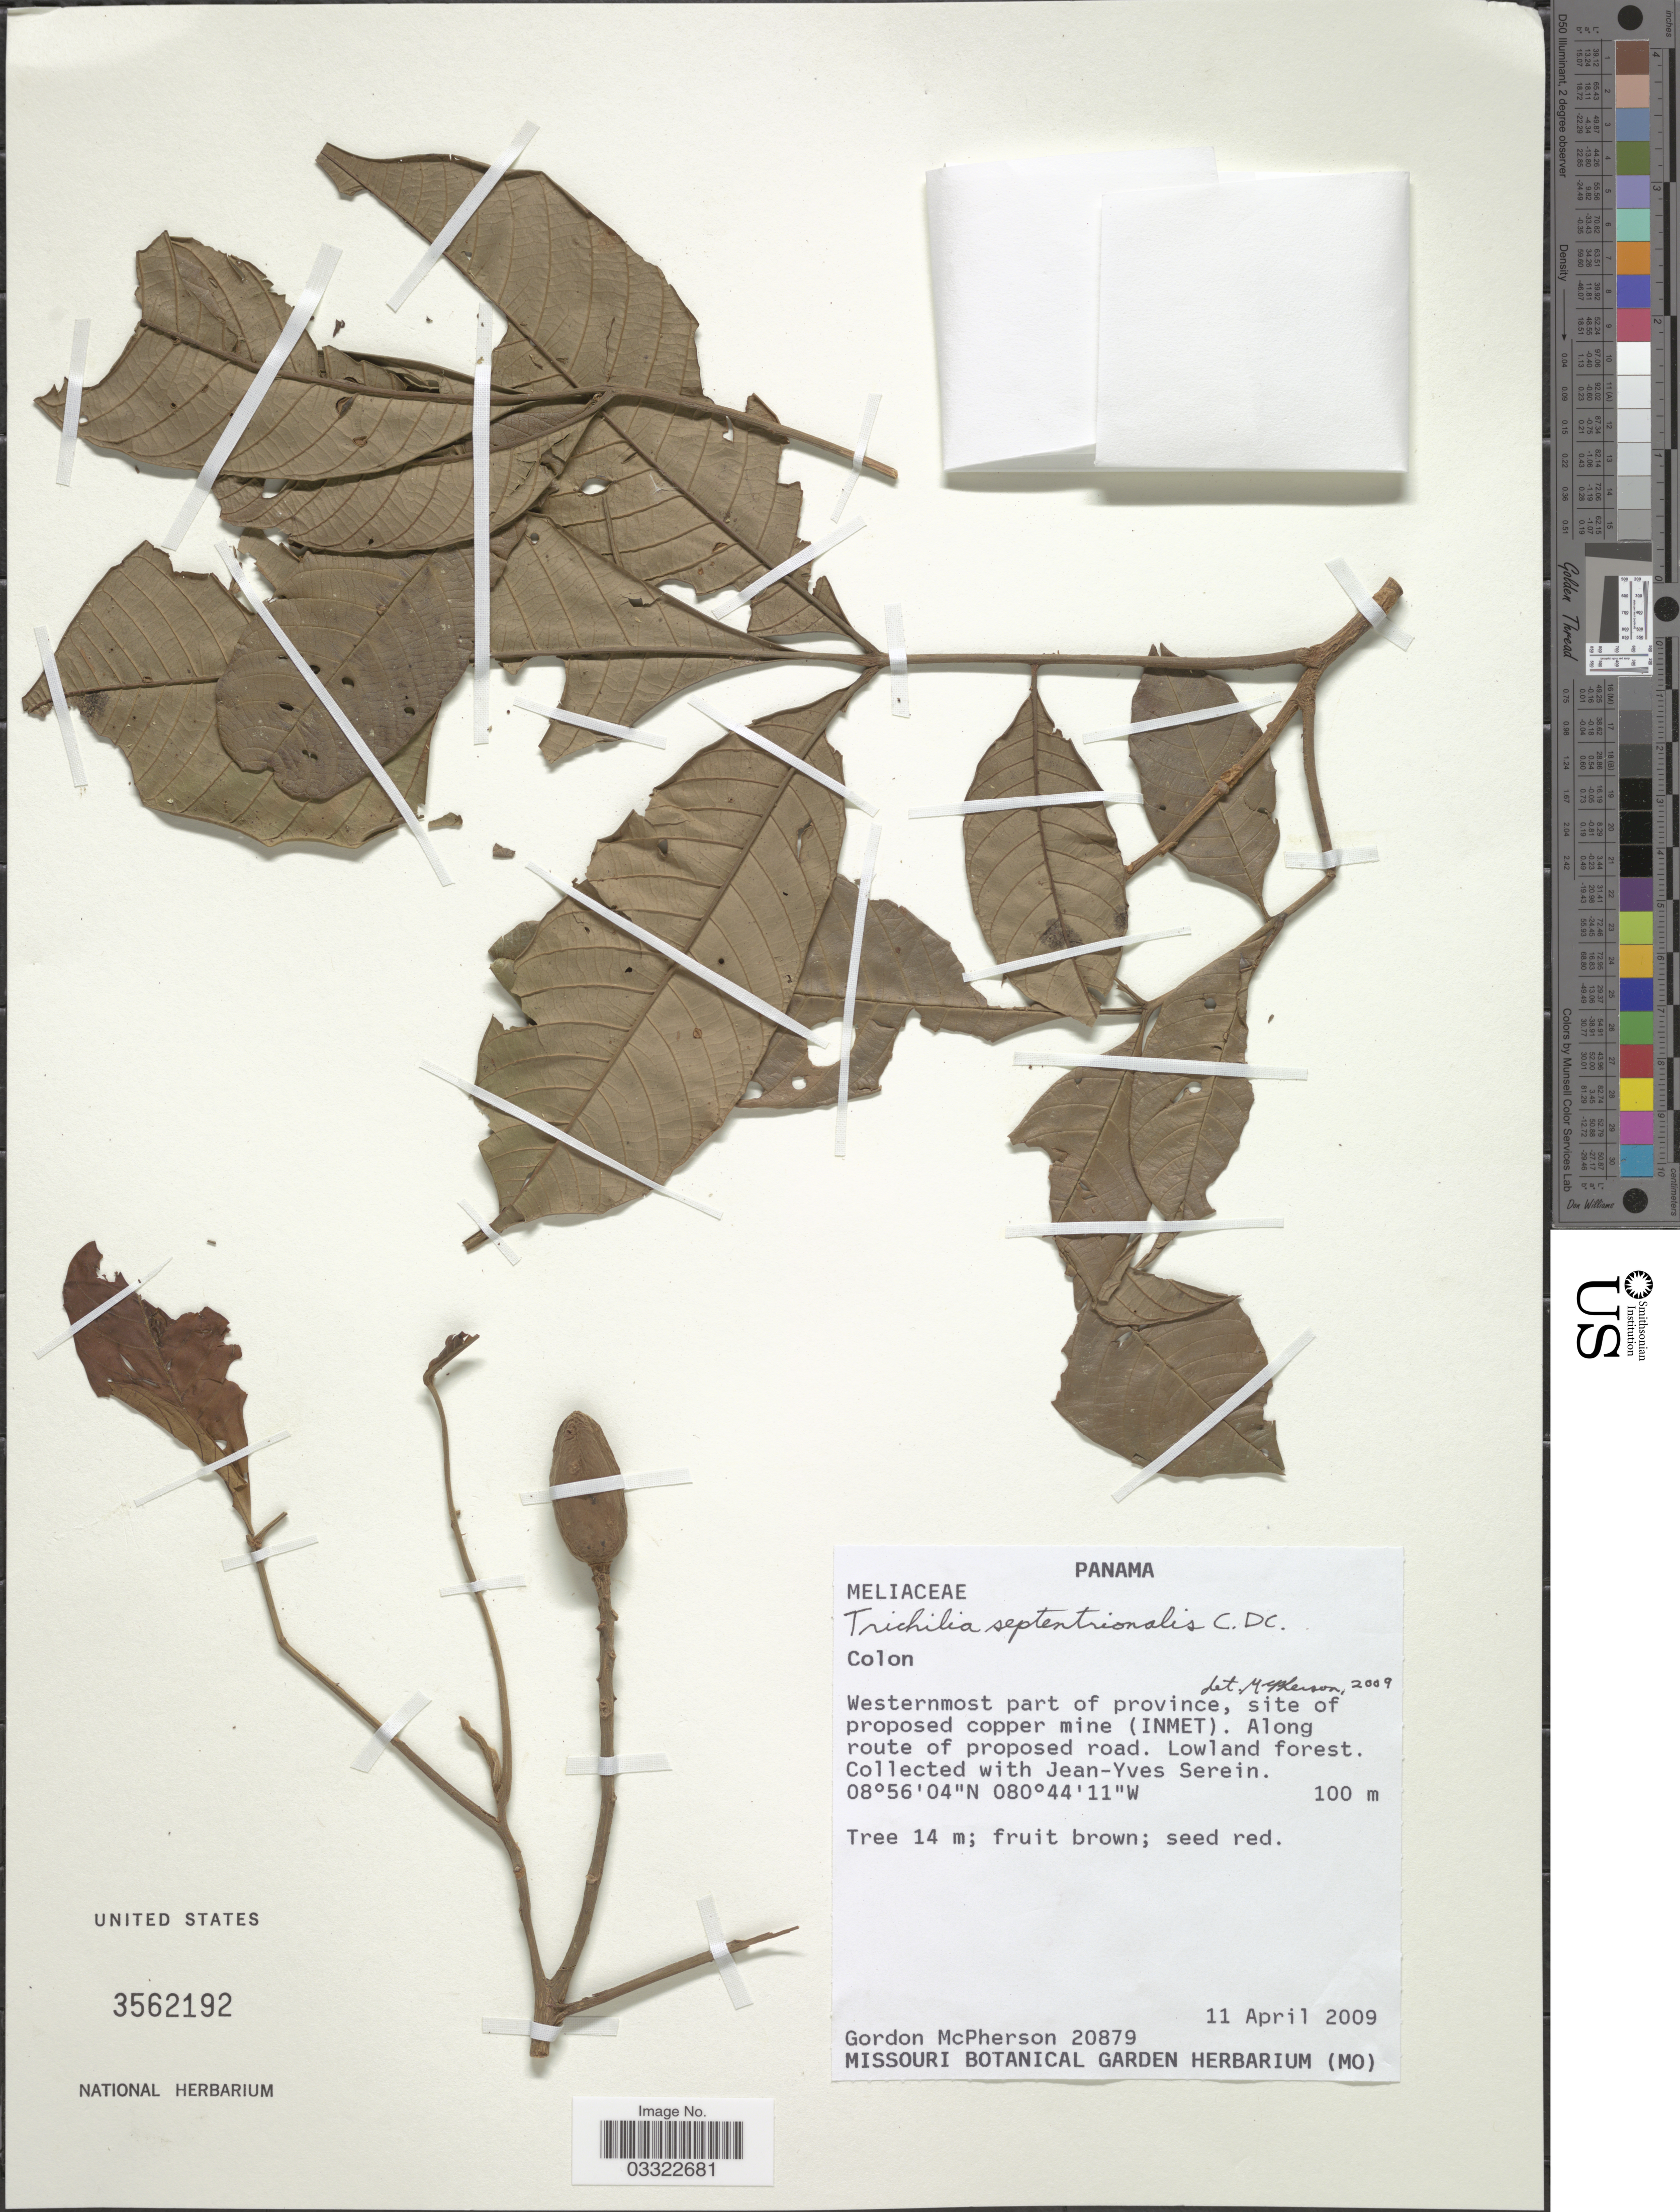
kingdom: Plantae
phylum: Tracheophyta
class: Magnoliopsida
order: Sapindales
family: Meliaceae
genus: Trichilia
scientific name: Trichilia septentrionalis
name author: C. DC.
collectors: G. McPherson & J. Serein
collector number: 20879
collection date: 2009-04-11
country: Panama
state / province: Colón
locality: Westernmost part of province, site of proposed copper mine (INMET). Along route of proposed road.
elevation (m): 100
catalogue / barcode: US 3562192